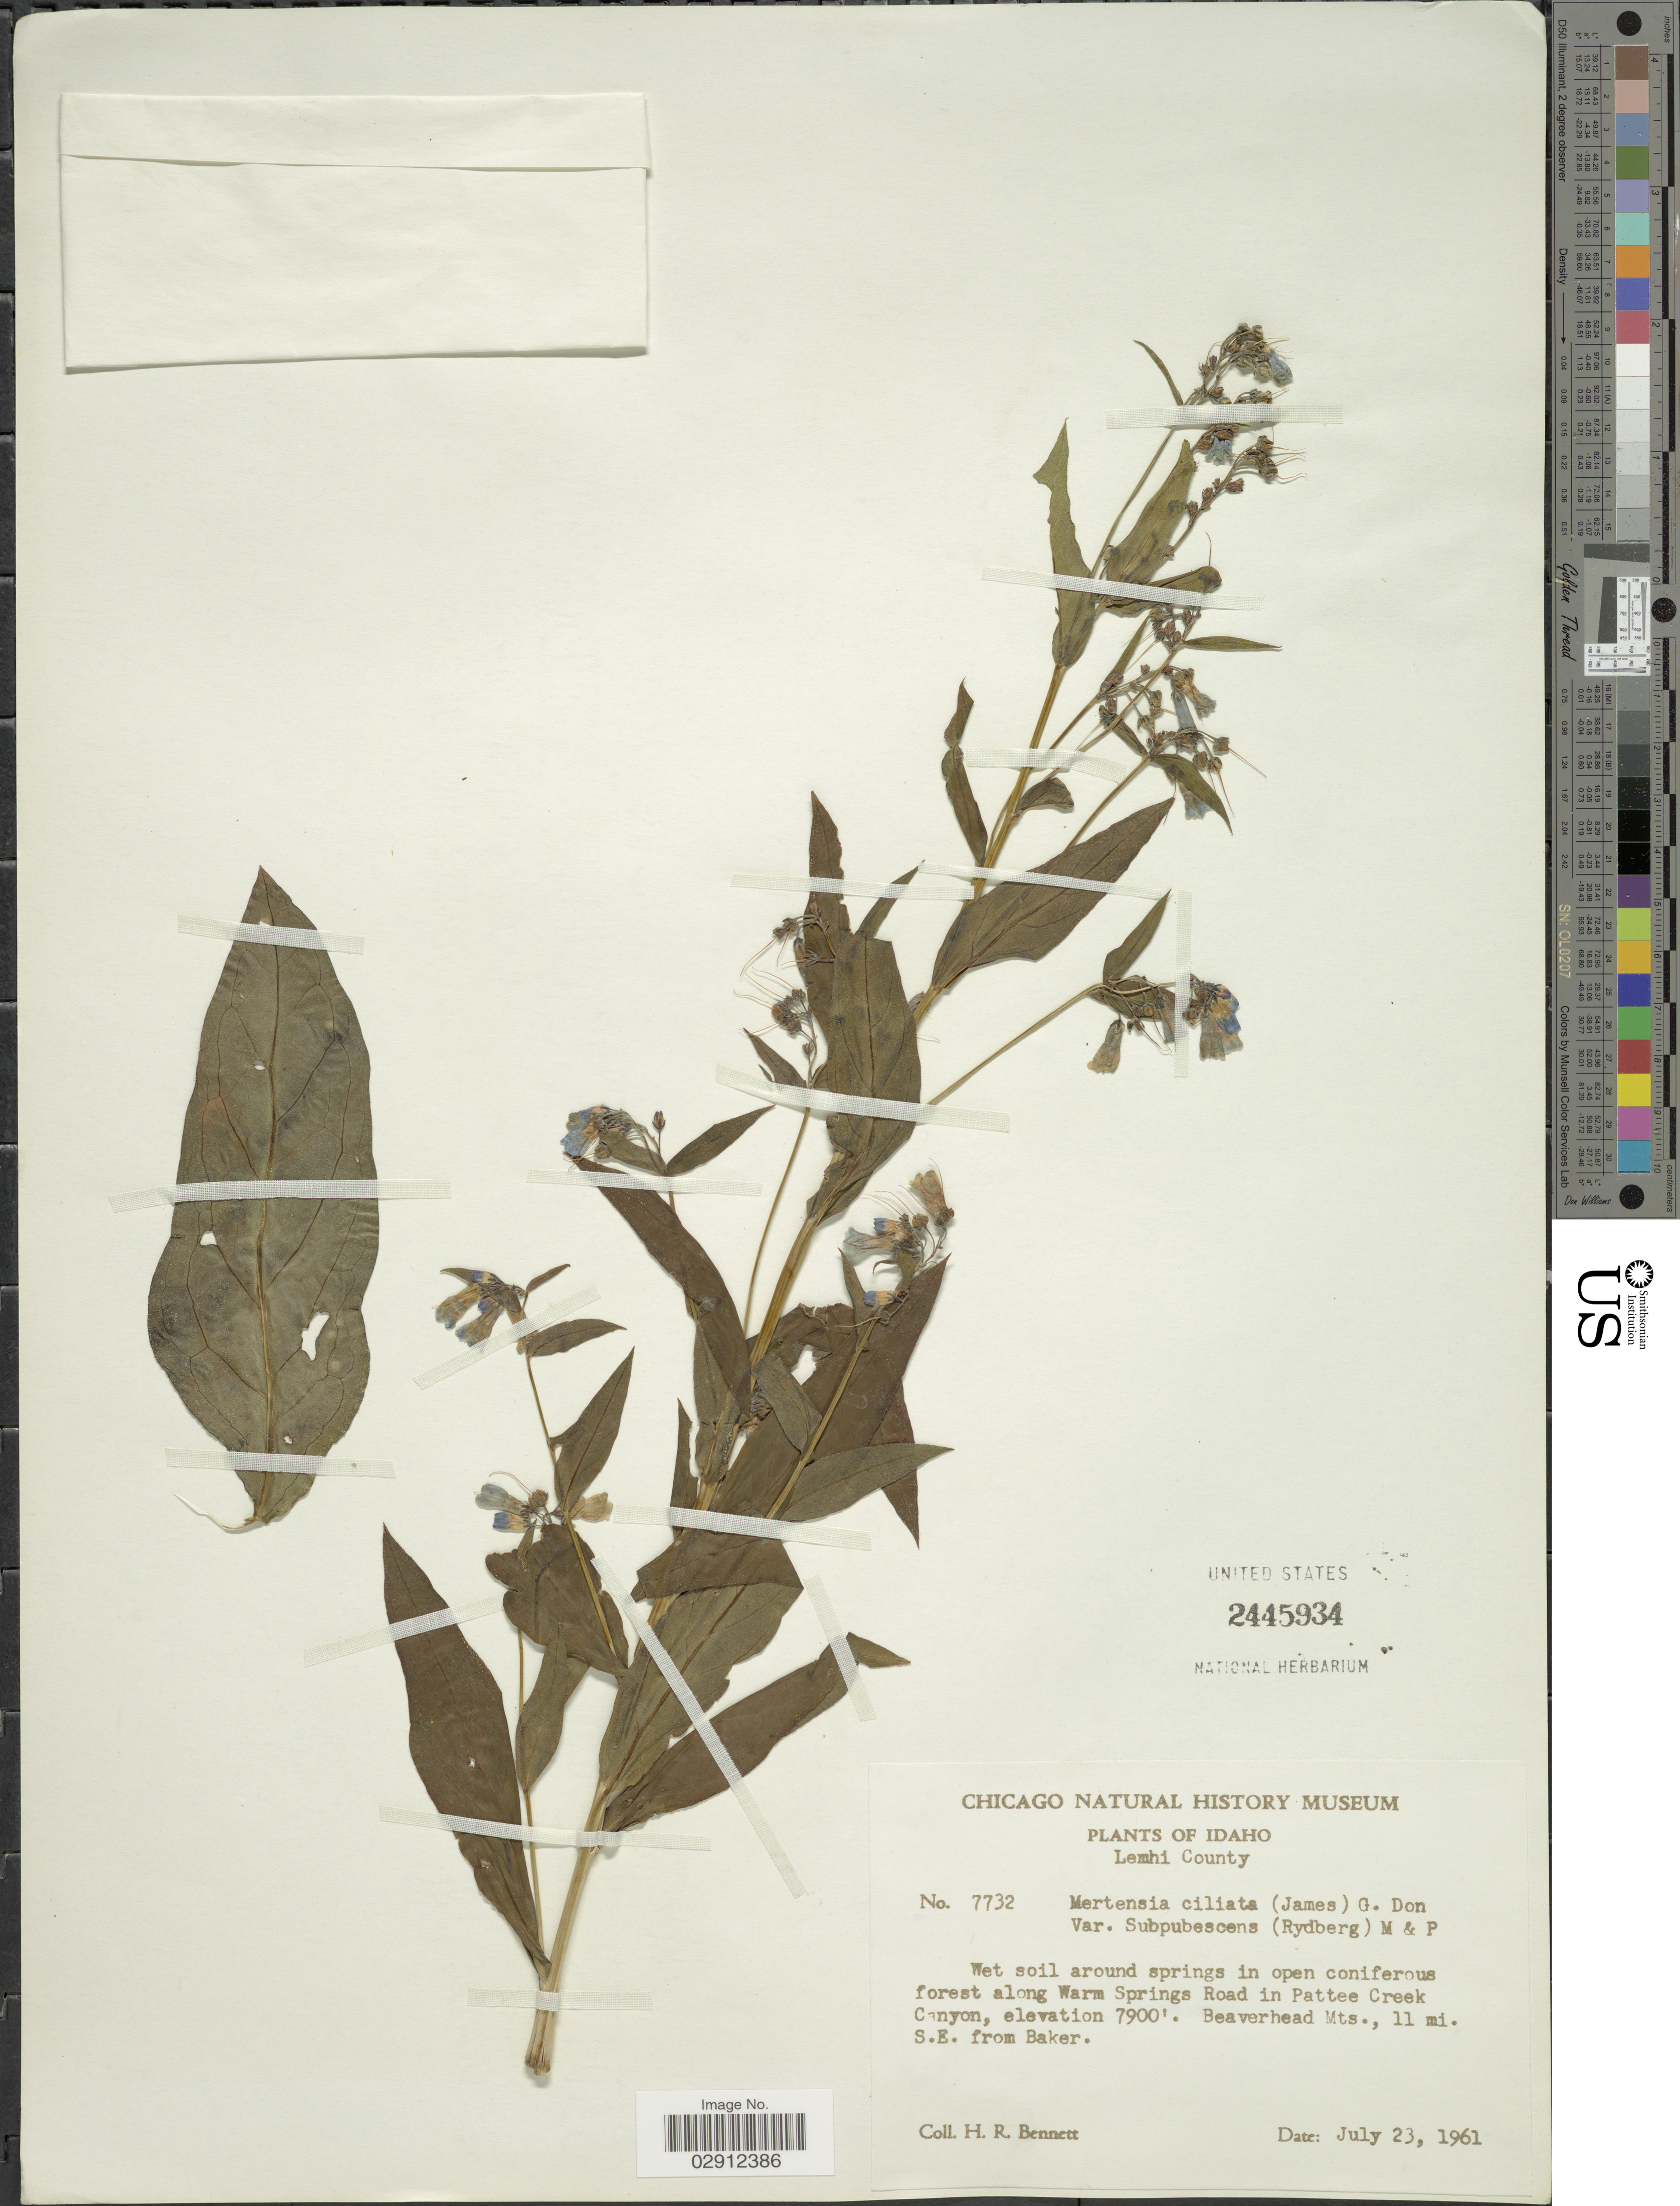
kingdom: Plantae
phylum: Tracheophyta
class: Magnoliopsida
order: Boraginales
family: Boraginaceae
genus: Mertensia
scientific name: Mertensia ciliata var. subpubescens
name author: (Rydb.) J.F. Macbr. & Payson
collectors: H. R. Bennett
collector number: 7732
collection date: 1961-07-23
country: United States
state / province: Idaho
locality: Lemhi County. Along Warm Springs Road in Pattee Creek Canyon. Beaverhead Mts., 11 mi. S.E. from Baker.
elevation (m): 2408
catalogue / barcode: US 2445934